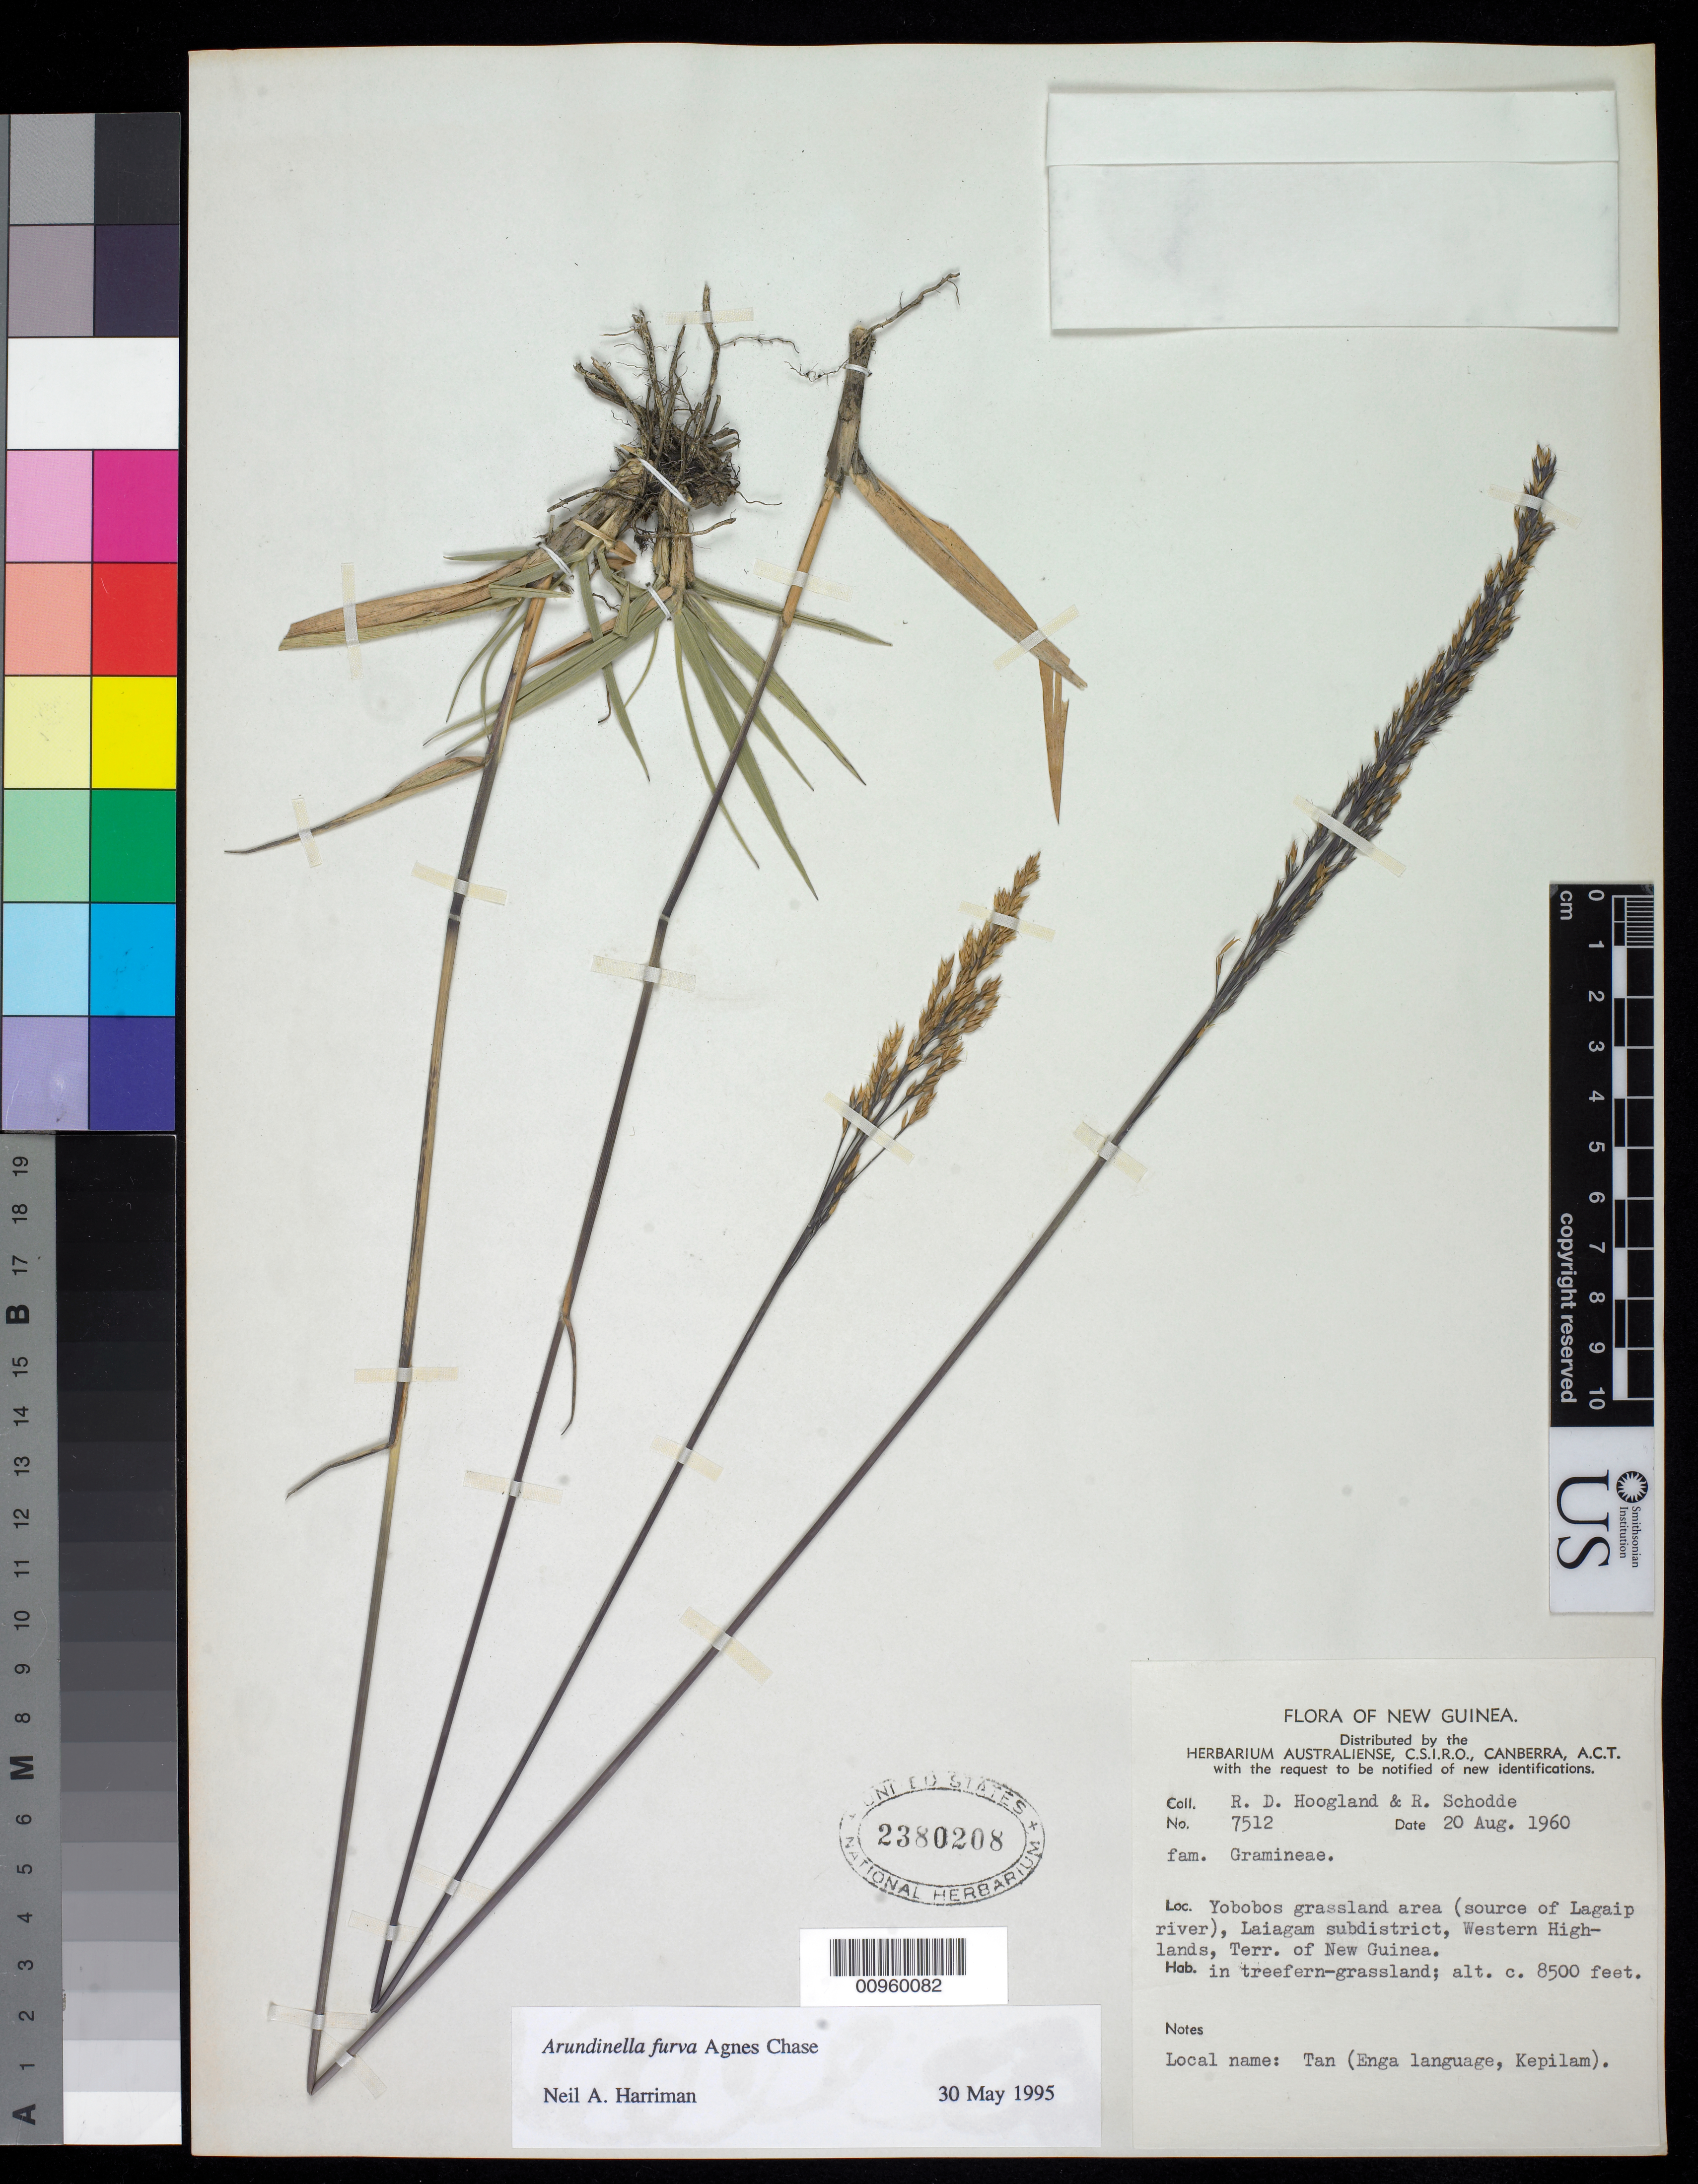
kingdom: Plantae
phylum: Tracheophyta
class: Liliopsida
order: Poales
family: Poaceae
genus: Arundinella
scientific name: Arundinella furva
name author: E.W.B. Chase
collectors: R. D. Hoogland & R. Schodde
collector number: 7512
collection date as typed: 20 Aug 1960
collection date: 1960-08-20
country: Papua New Guinea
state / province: Enga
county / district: Laiagam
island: New Guinea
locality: Yobobos grassland area (source of Lagaip River)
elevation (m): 2591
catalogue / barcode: US 2380208